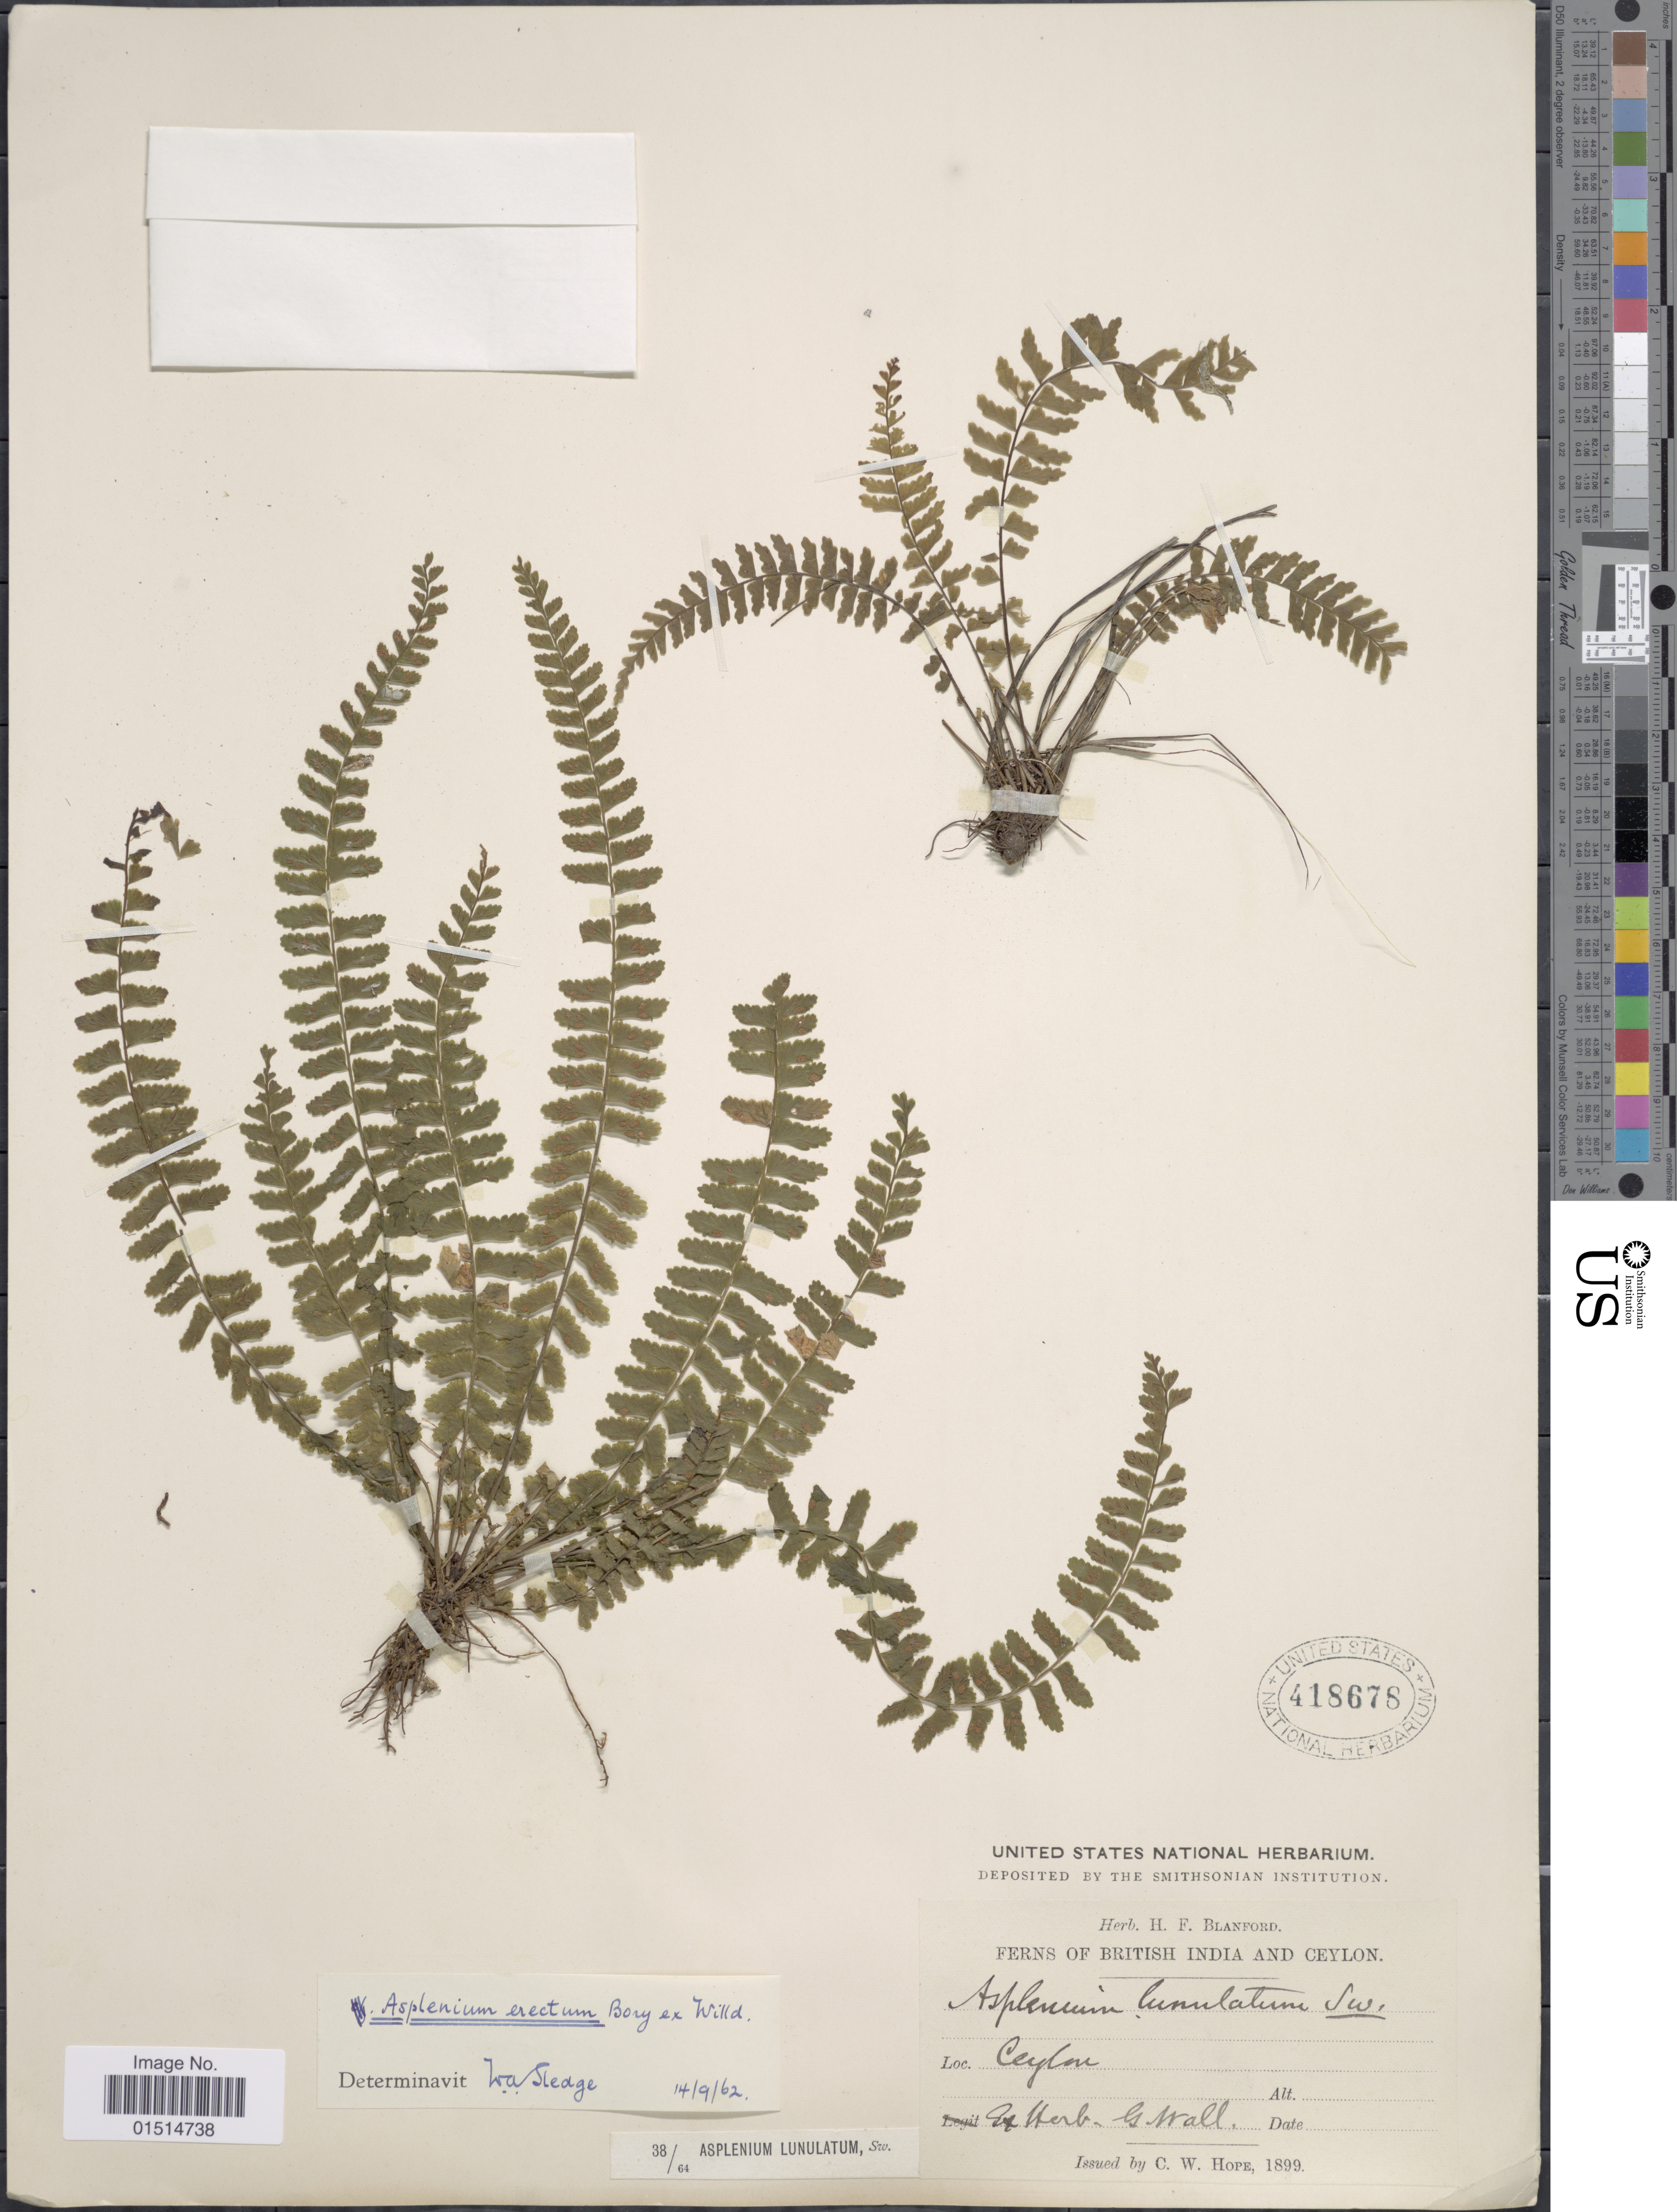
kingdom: Plantae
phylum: Tracheophyta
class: Polypodiopsida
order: Polypodiales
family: Aspleniaceae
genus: Asplenium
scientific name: Asplenium erectum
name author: Bory ex Willd.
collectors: ex herb. G. Wall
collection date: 1899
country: Sri Lanka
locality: British India and Ceylon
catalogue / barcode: US 418678